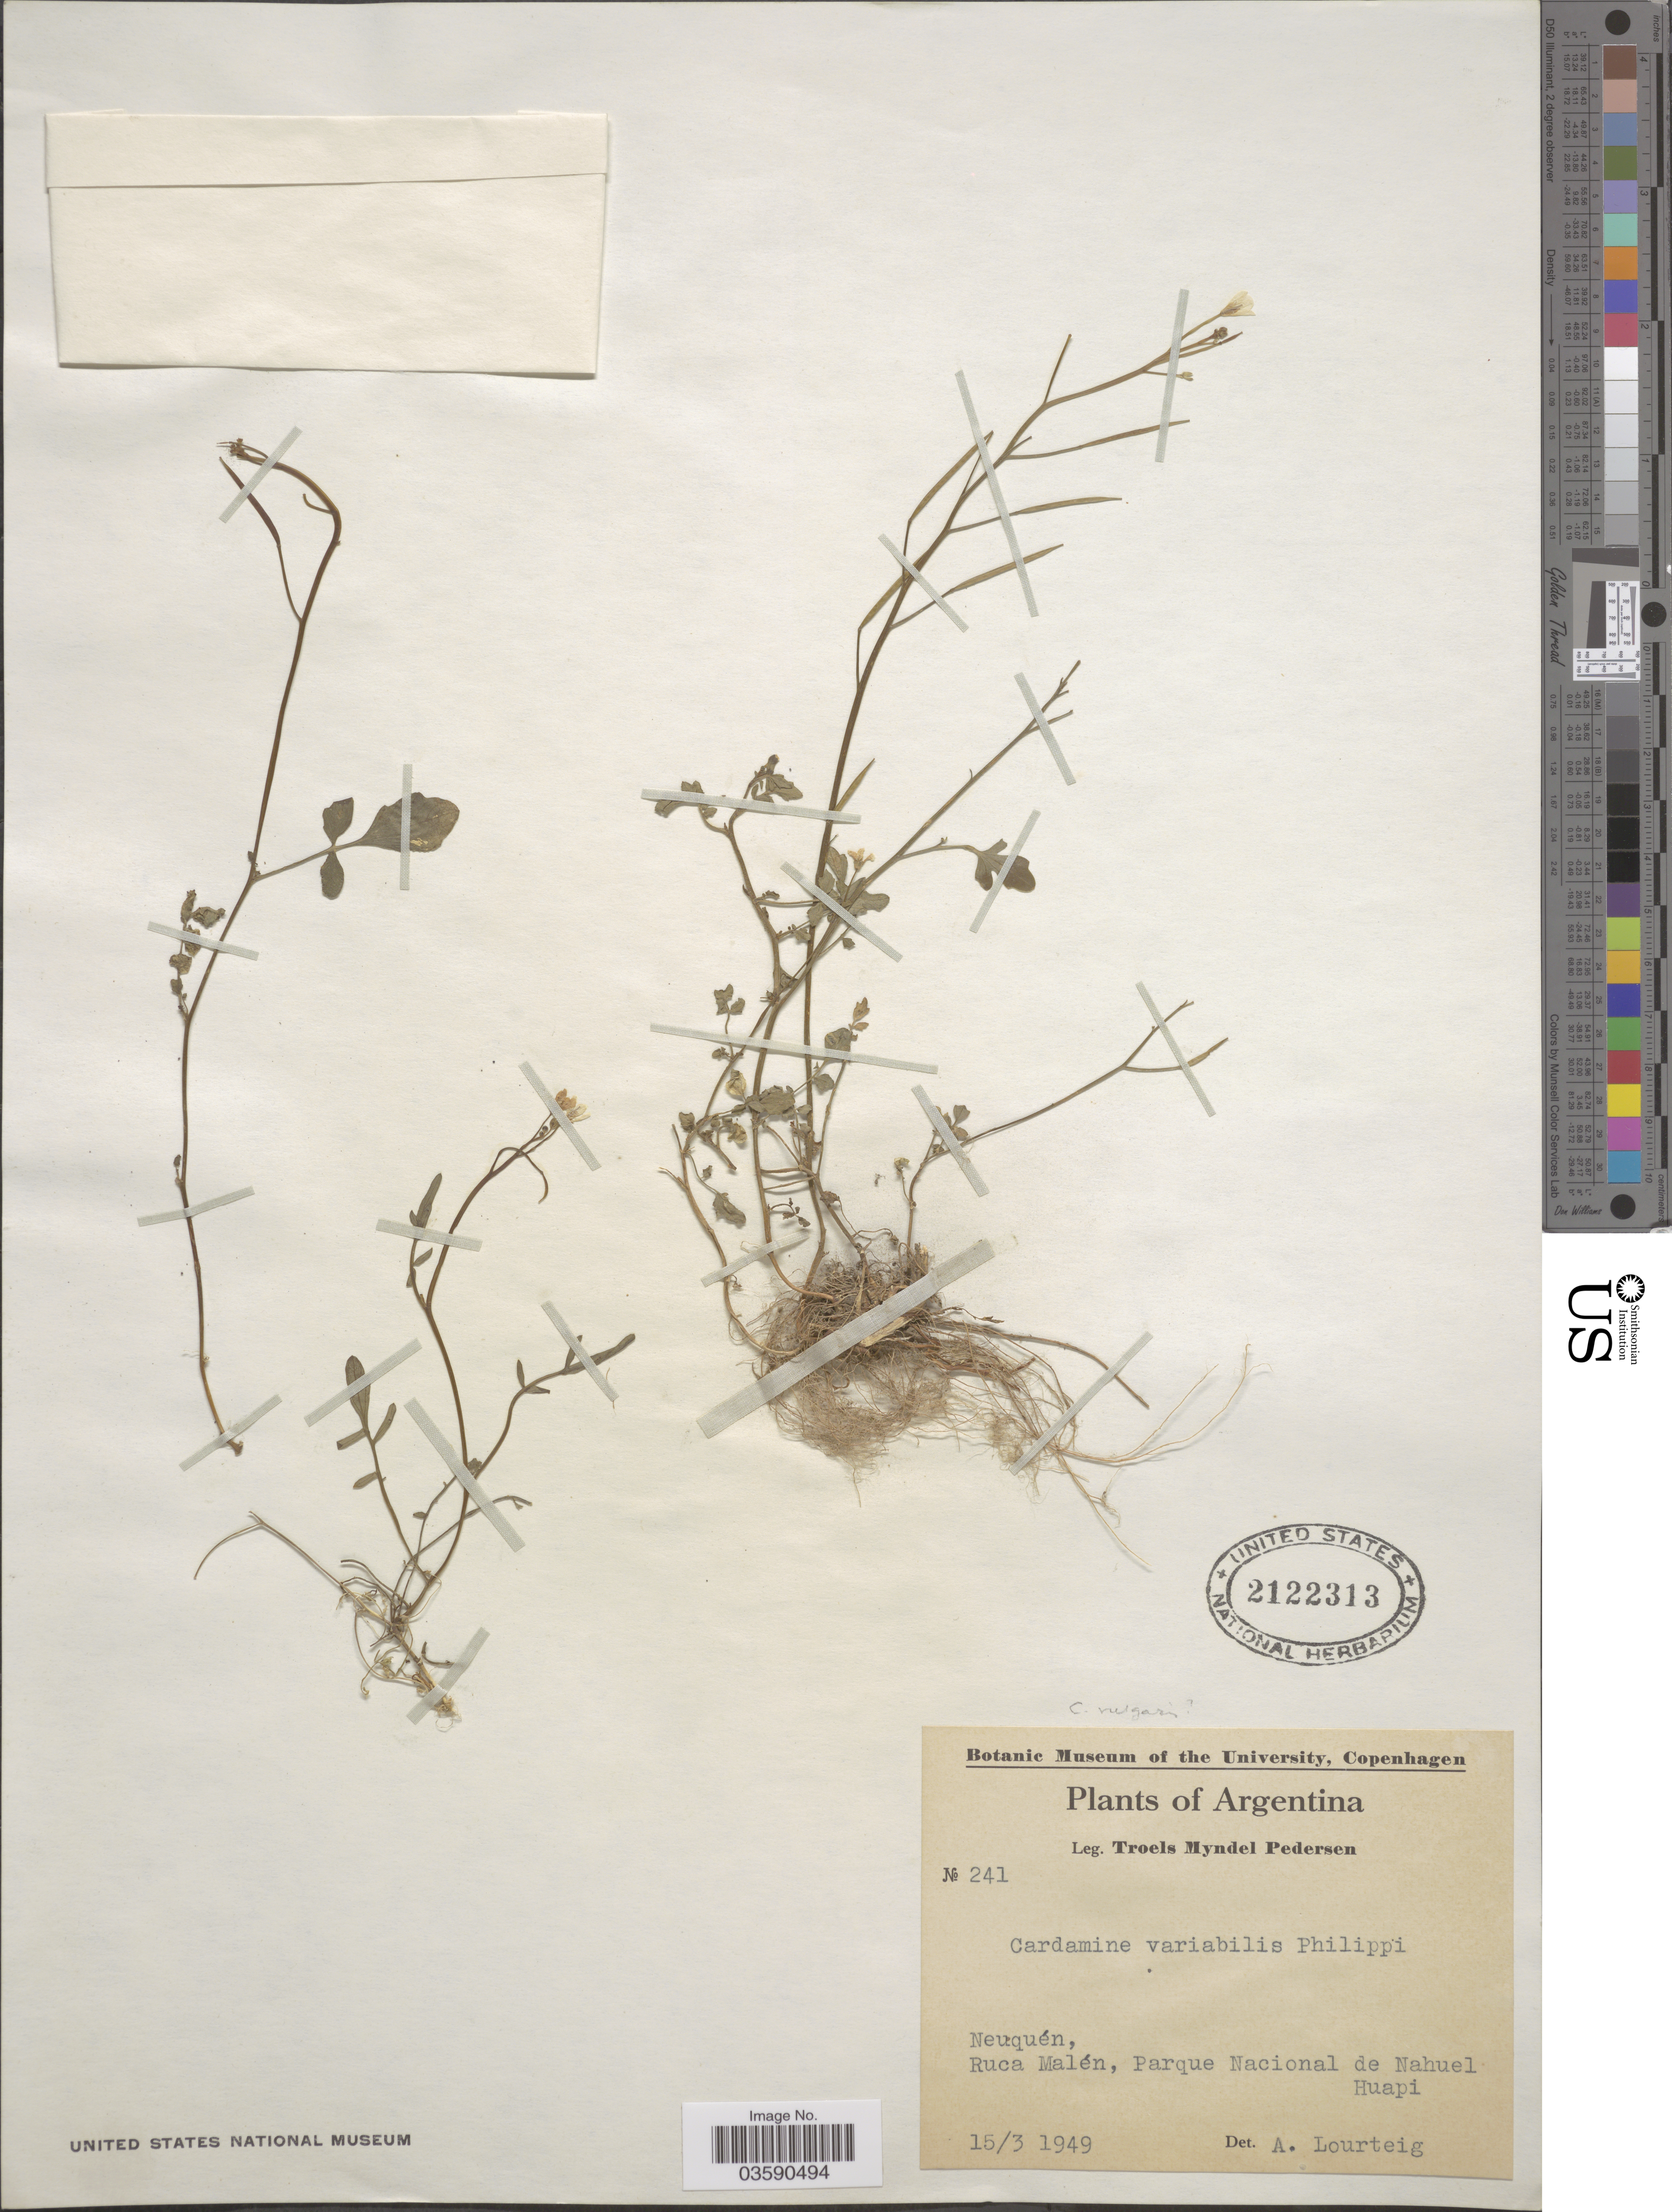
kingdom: Plantae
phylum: Tracheophyta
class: Magnoliopsida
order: Brassicales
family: Brassicaceae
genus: Cardamine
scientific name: Cardamine variabilis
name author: Phil.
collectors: T. Pederson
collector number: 241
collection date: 1949-03-15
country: Argentina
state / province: Neuquen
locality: Ruca Malén, Parque Nacional de Nahuel Huapi.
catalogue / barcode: US 2122313